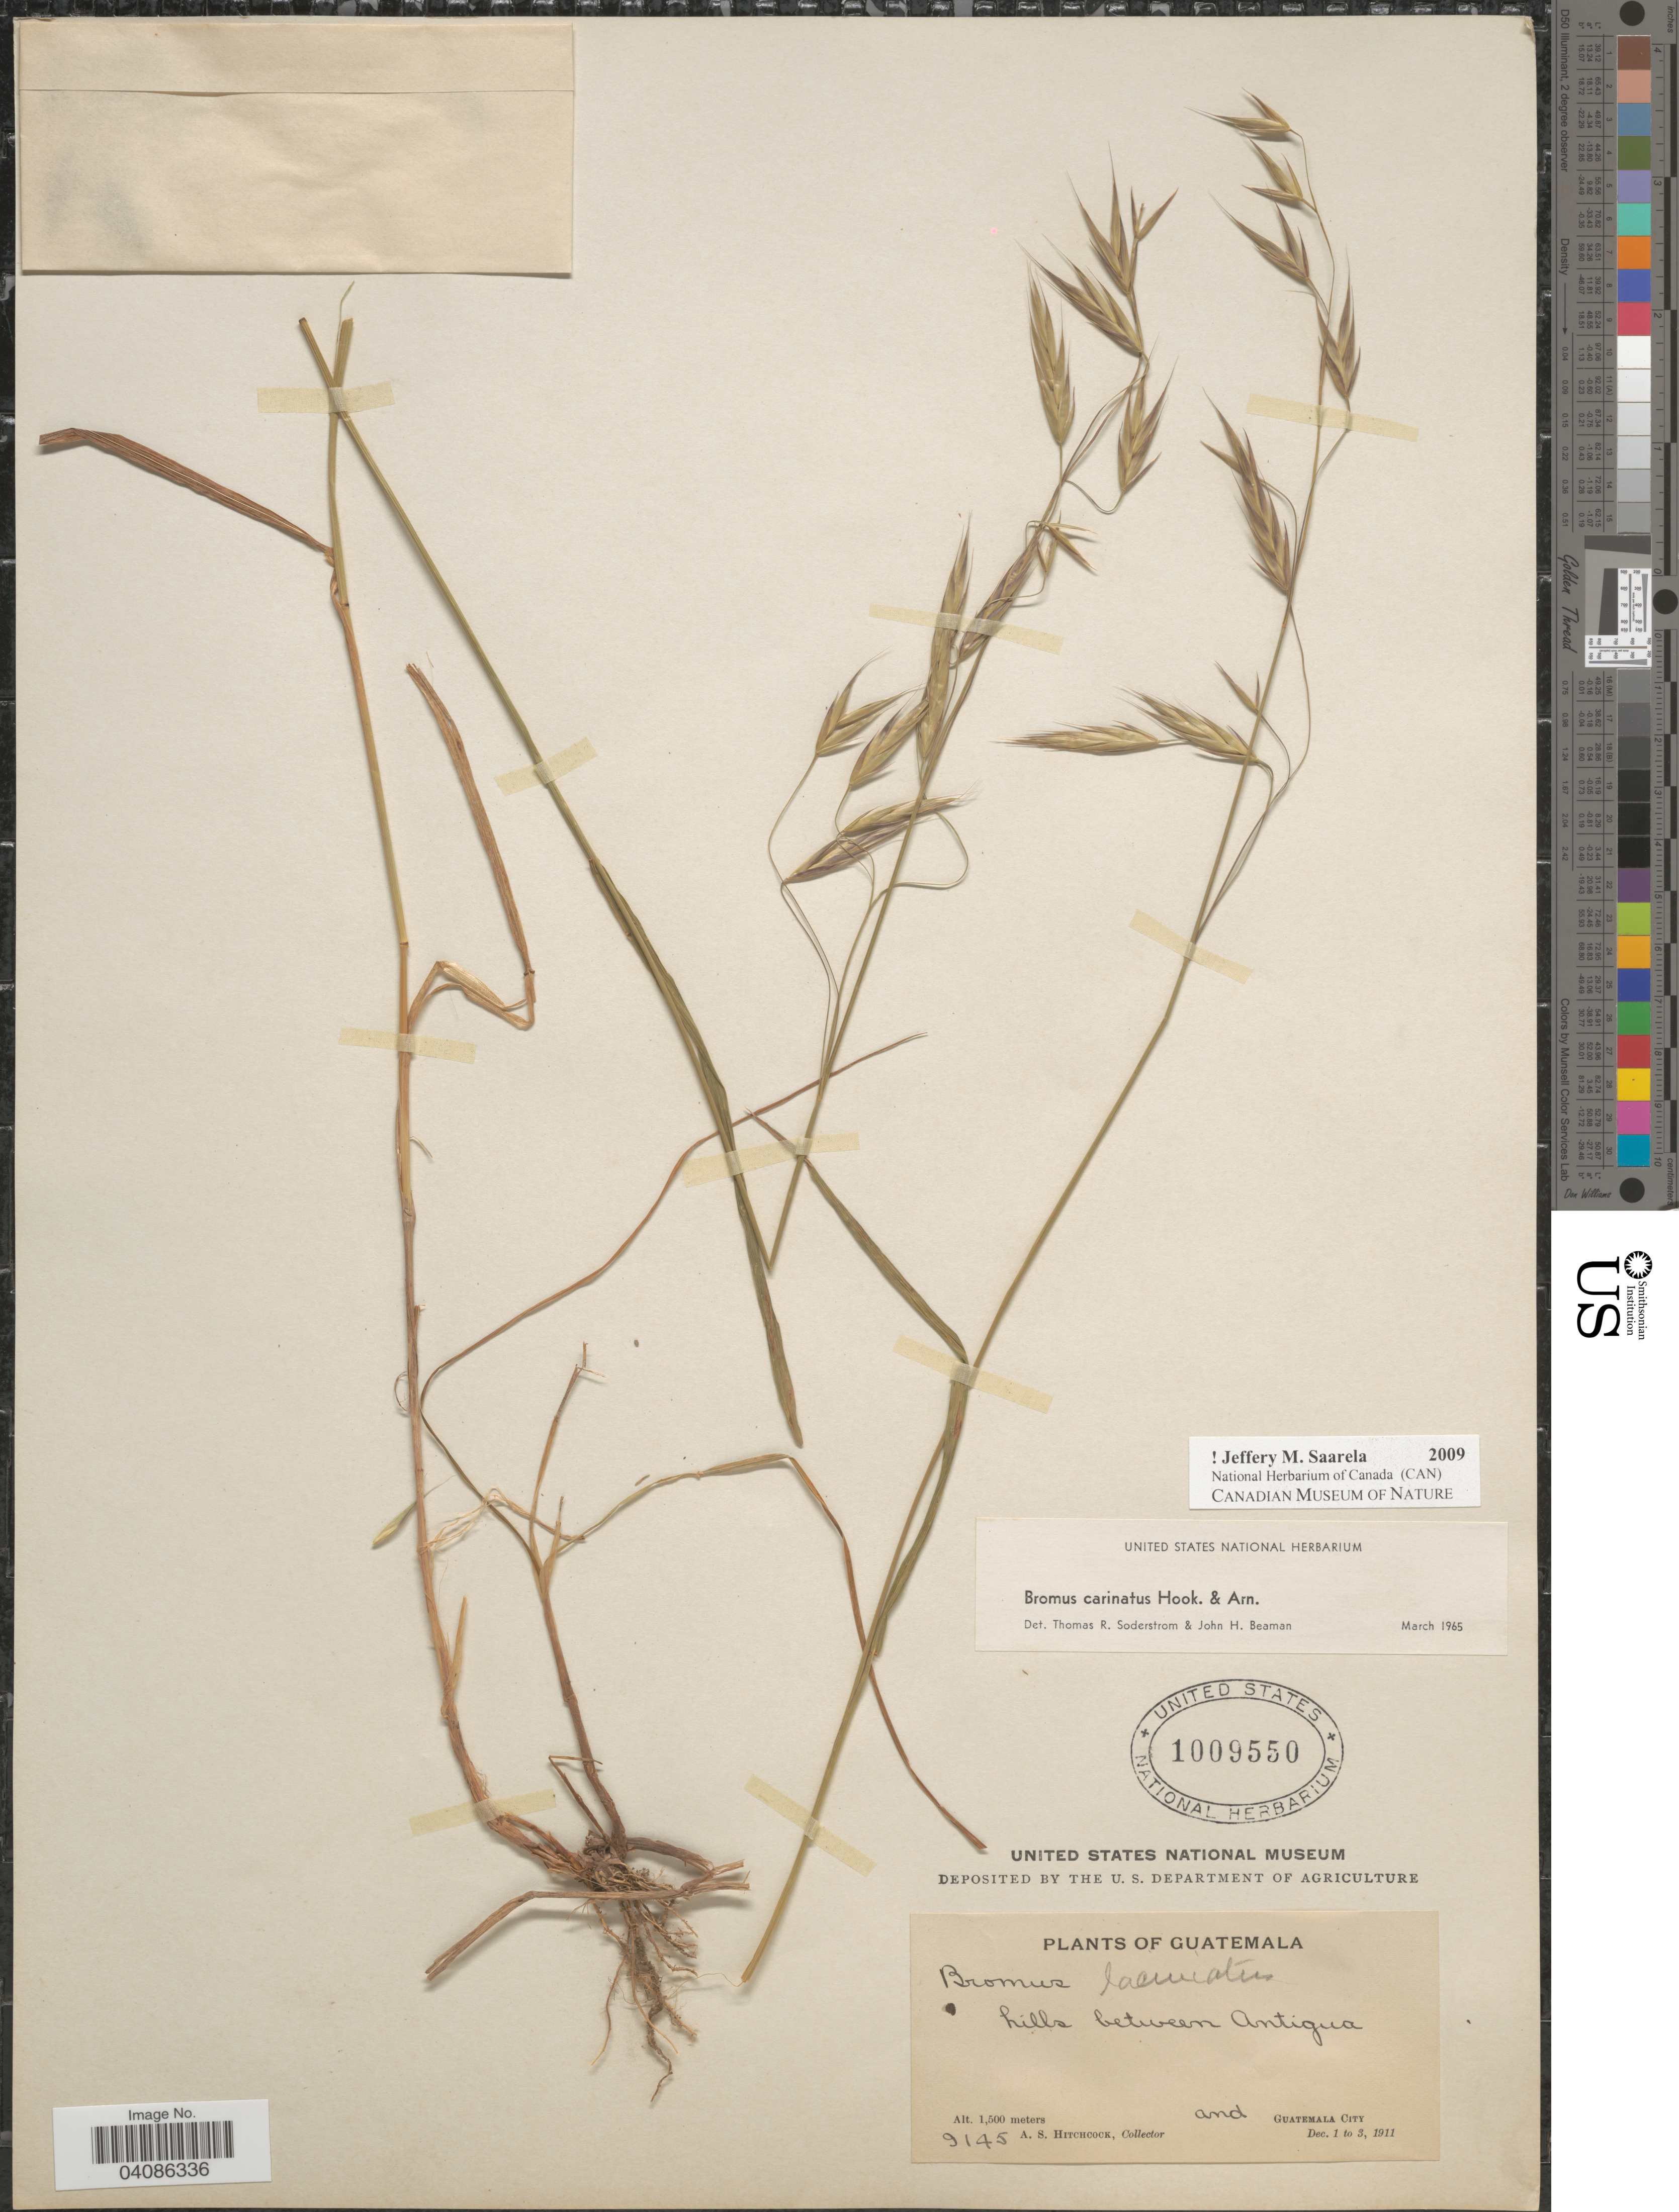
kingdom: Plantae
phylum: Tracheophyta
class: Liliopsida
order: Poales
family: Poaceae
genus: Bromus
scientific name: Bromus carinatus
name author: Hook. & Arn.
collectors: A. S. Hitchcock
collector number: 9145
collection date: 1911-12-01/1911-12-03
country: Guatemala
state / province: Guatemala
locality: Hills between Antigua and Guatemala City.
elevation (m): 1500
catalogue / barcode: US 1009550